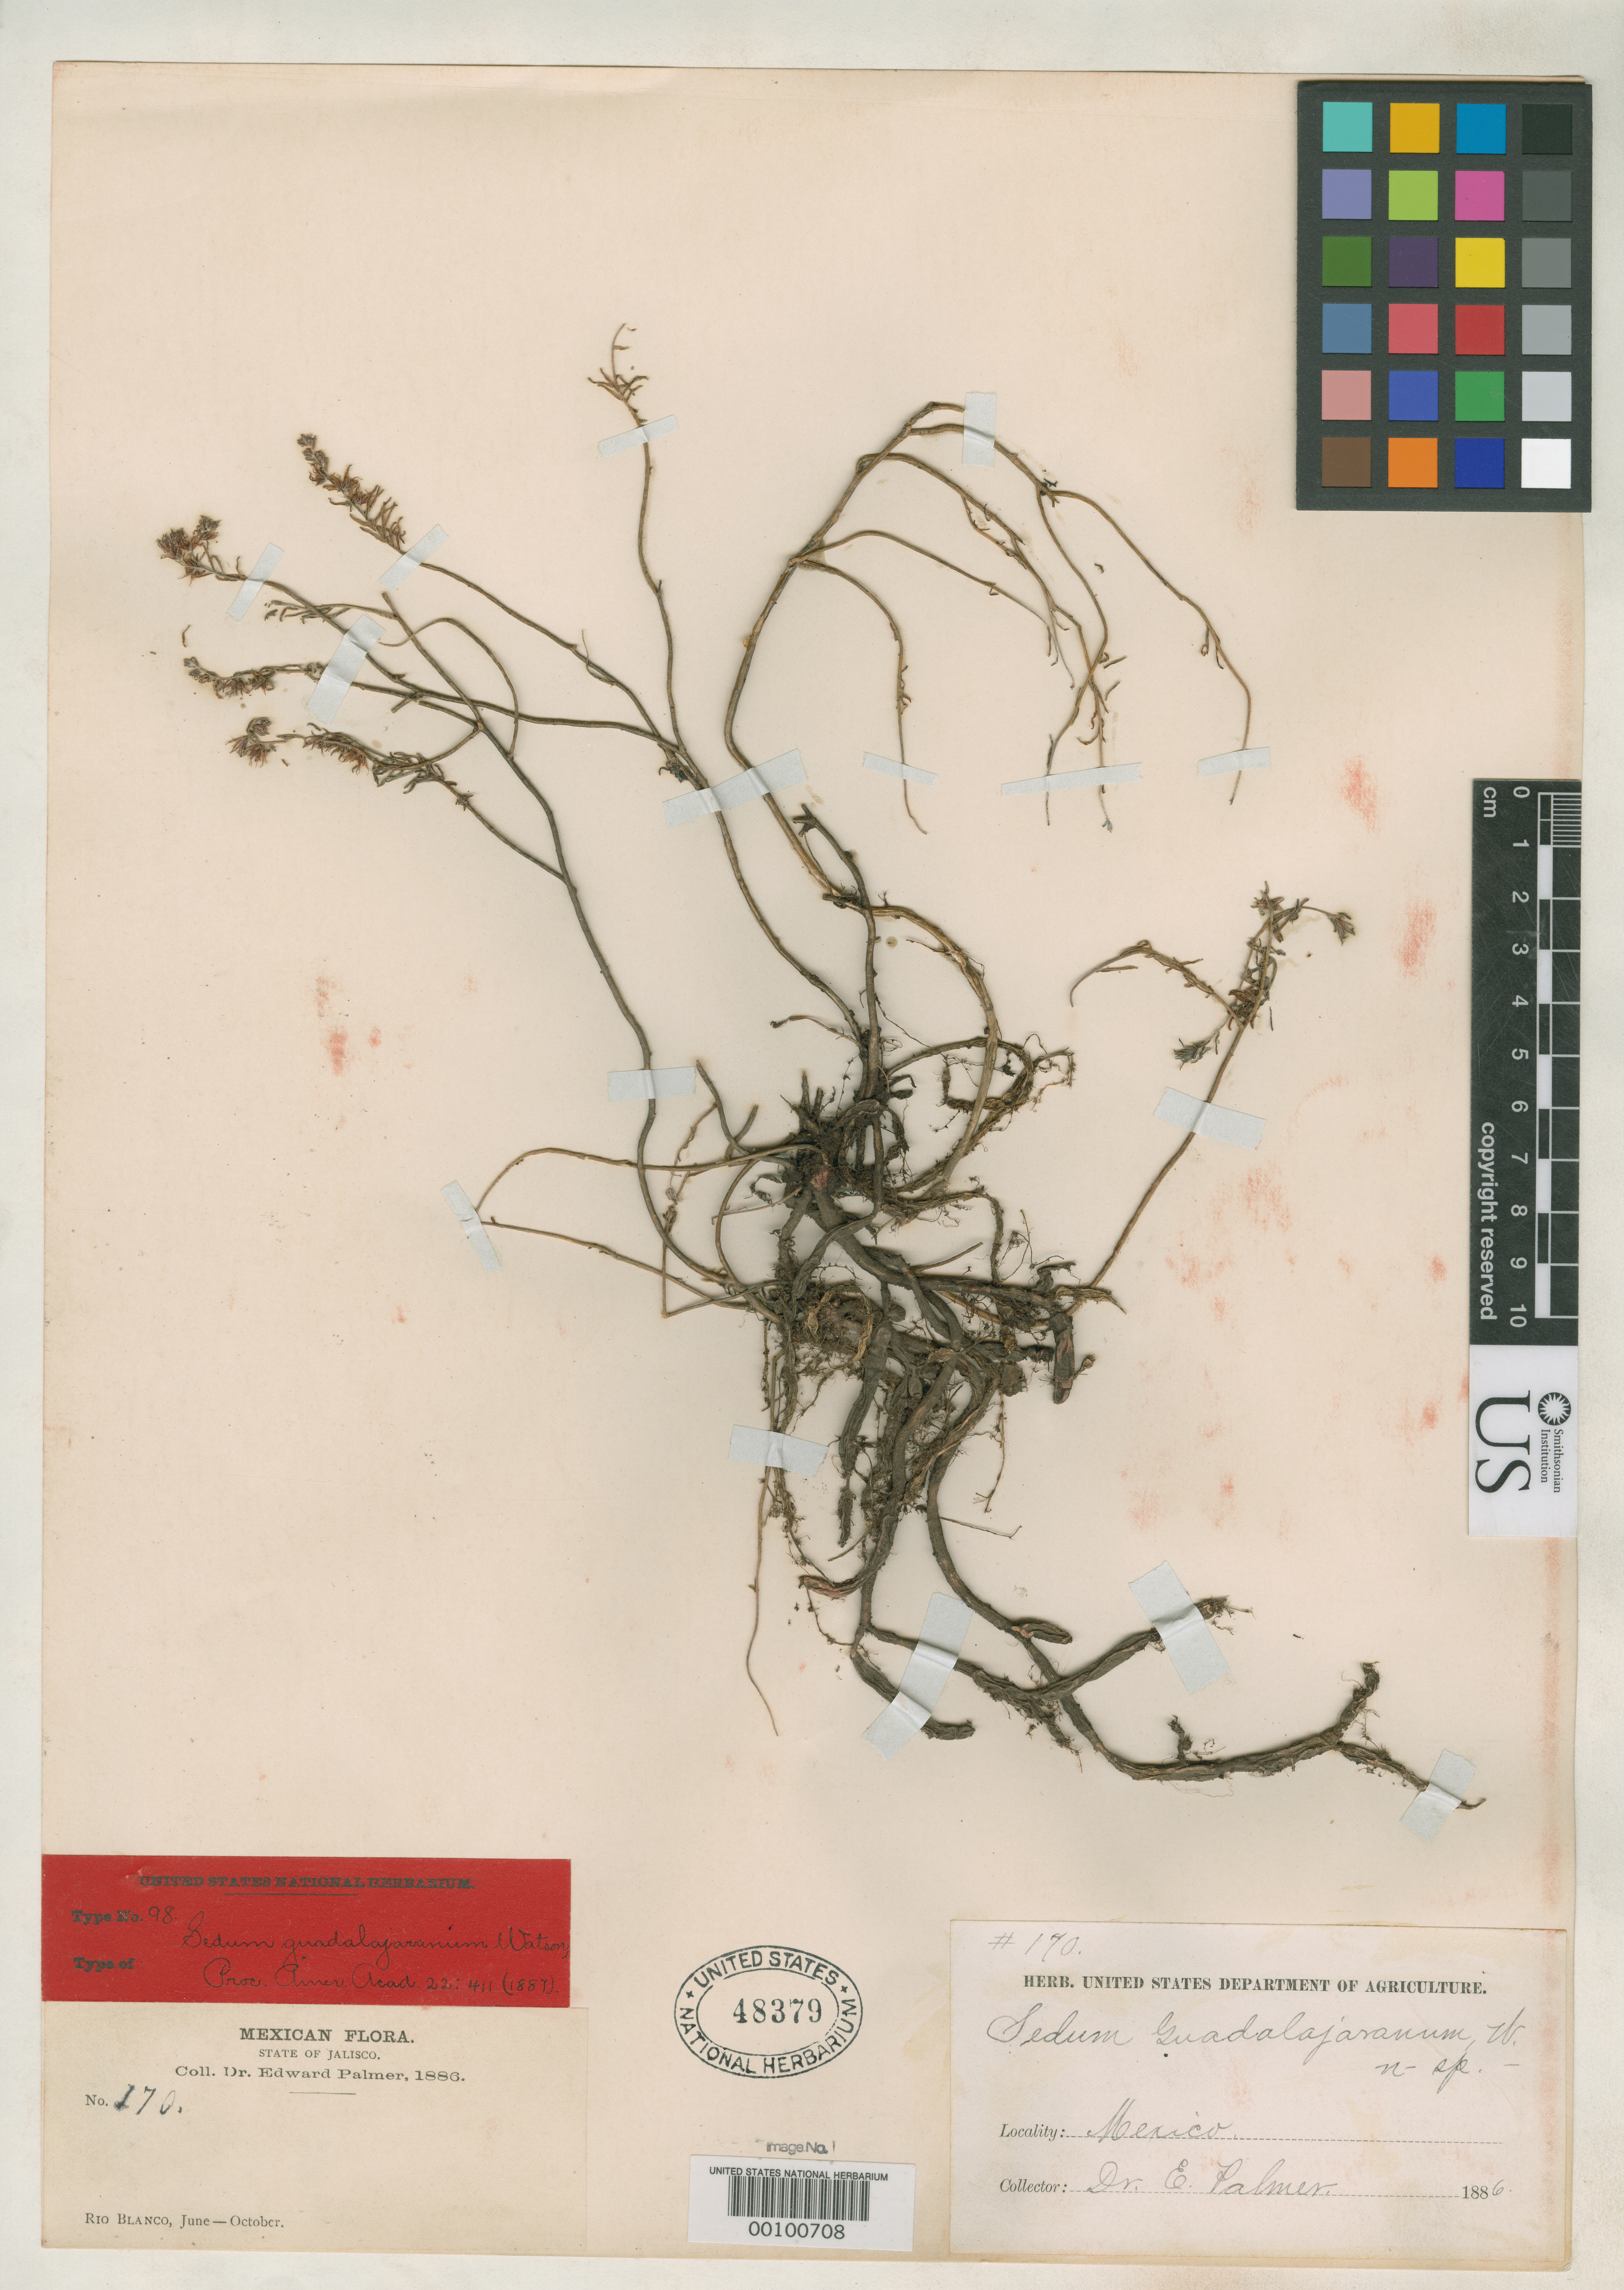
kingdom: Plantae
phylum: Tracheophyta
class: Magnoliopsida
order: Saxifragales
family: Crassulaceae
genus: Sedum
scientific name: Sedum guadalajaranum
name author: S. Watson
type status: Isotype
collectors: E. Palmer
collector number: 170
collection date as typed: Jul 1886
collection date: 1886-07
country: Mexico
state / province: Jalisco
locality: Rio Blanco.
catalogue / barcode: US 48379